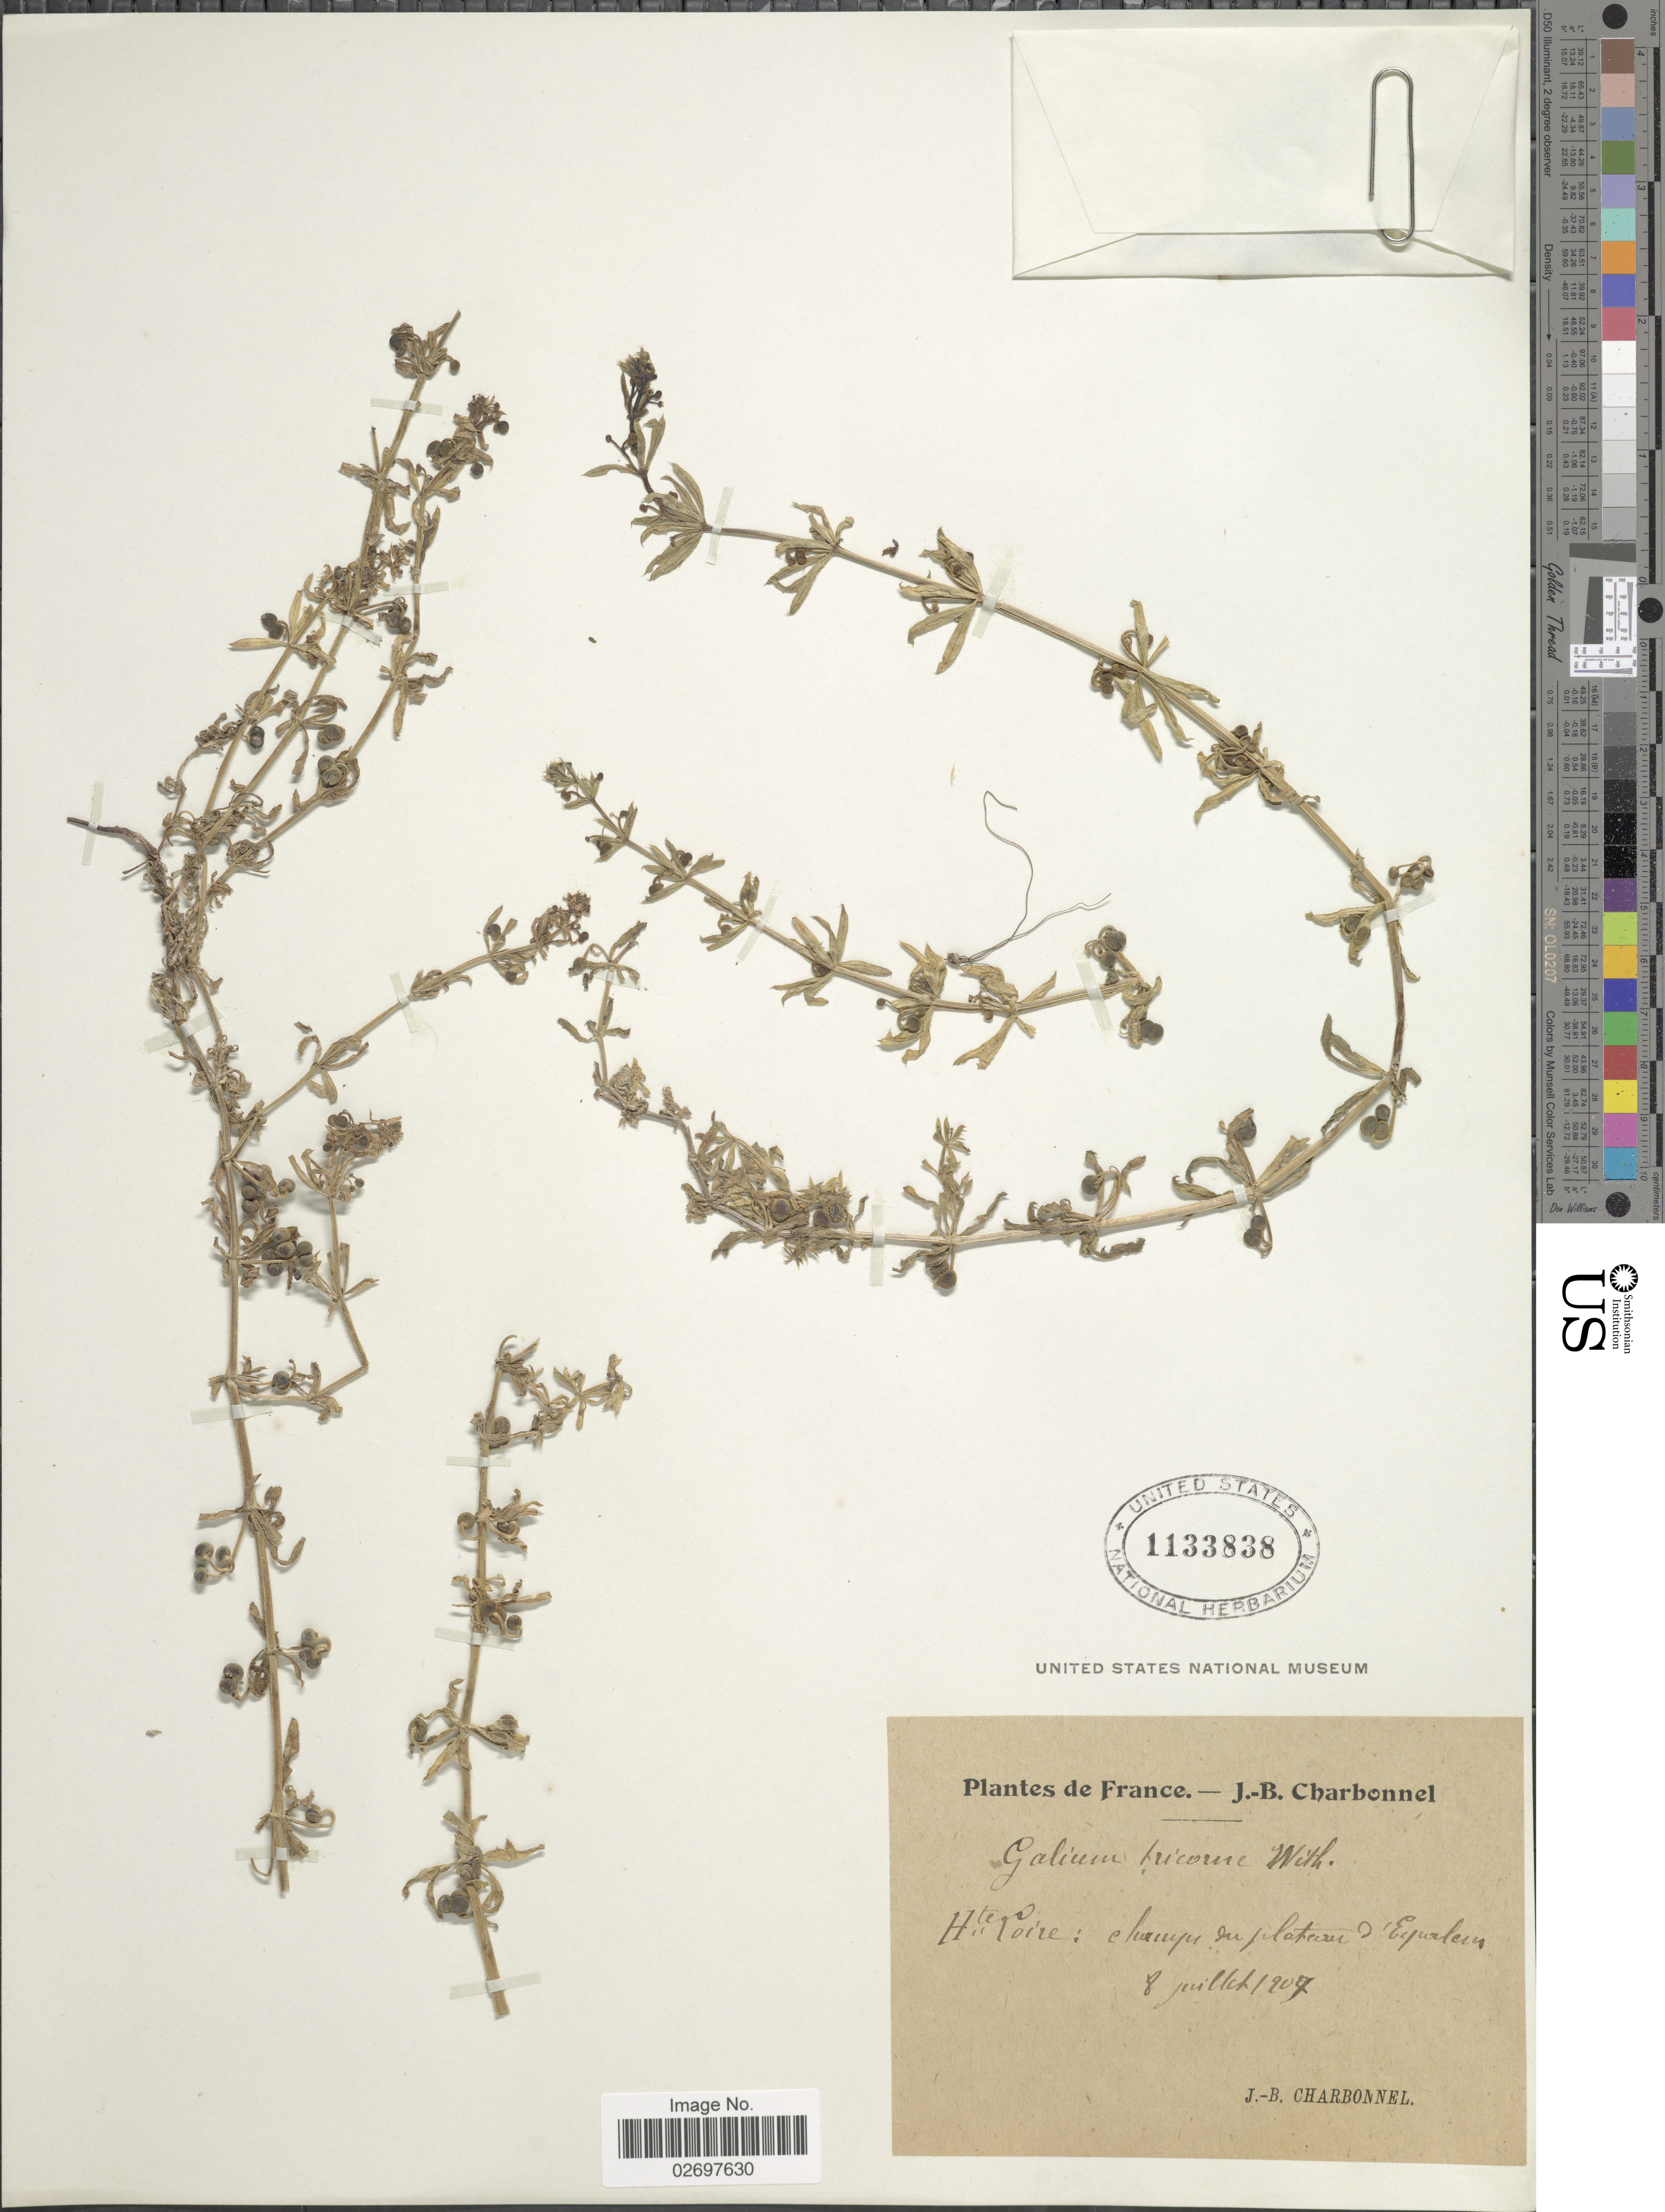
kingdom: Plantae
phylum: Tracheophyta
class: Magnoliopsida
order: Gentianales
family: Rubiaceae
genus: Galium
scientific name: Galium tricorne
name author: Stokes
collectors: J. Charbonnel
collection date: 1907-07-08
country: France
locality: Hte Loire: champs du plateau d'Espwalern [interpreted]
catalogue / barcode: US 1133838